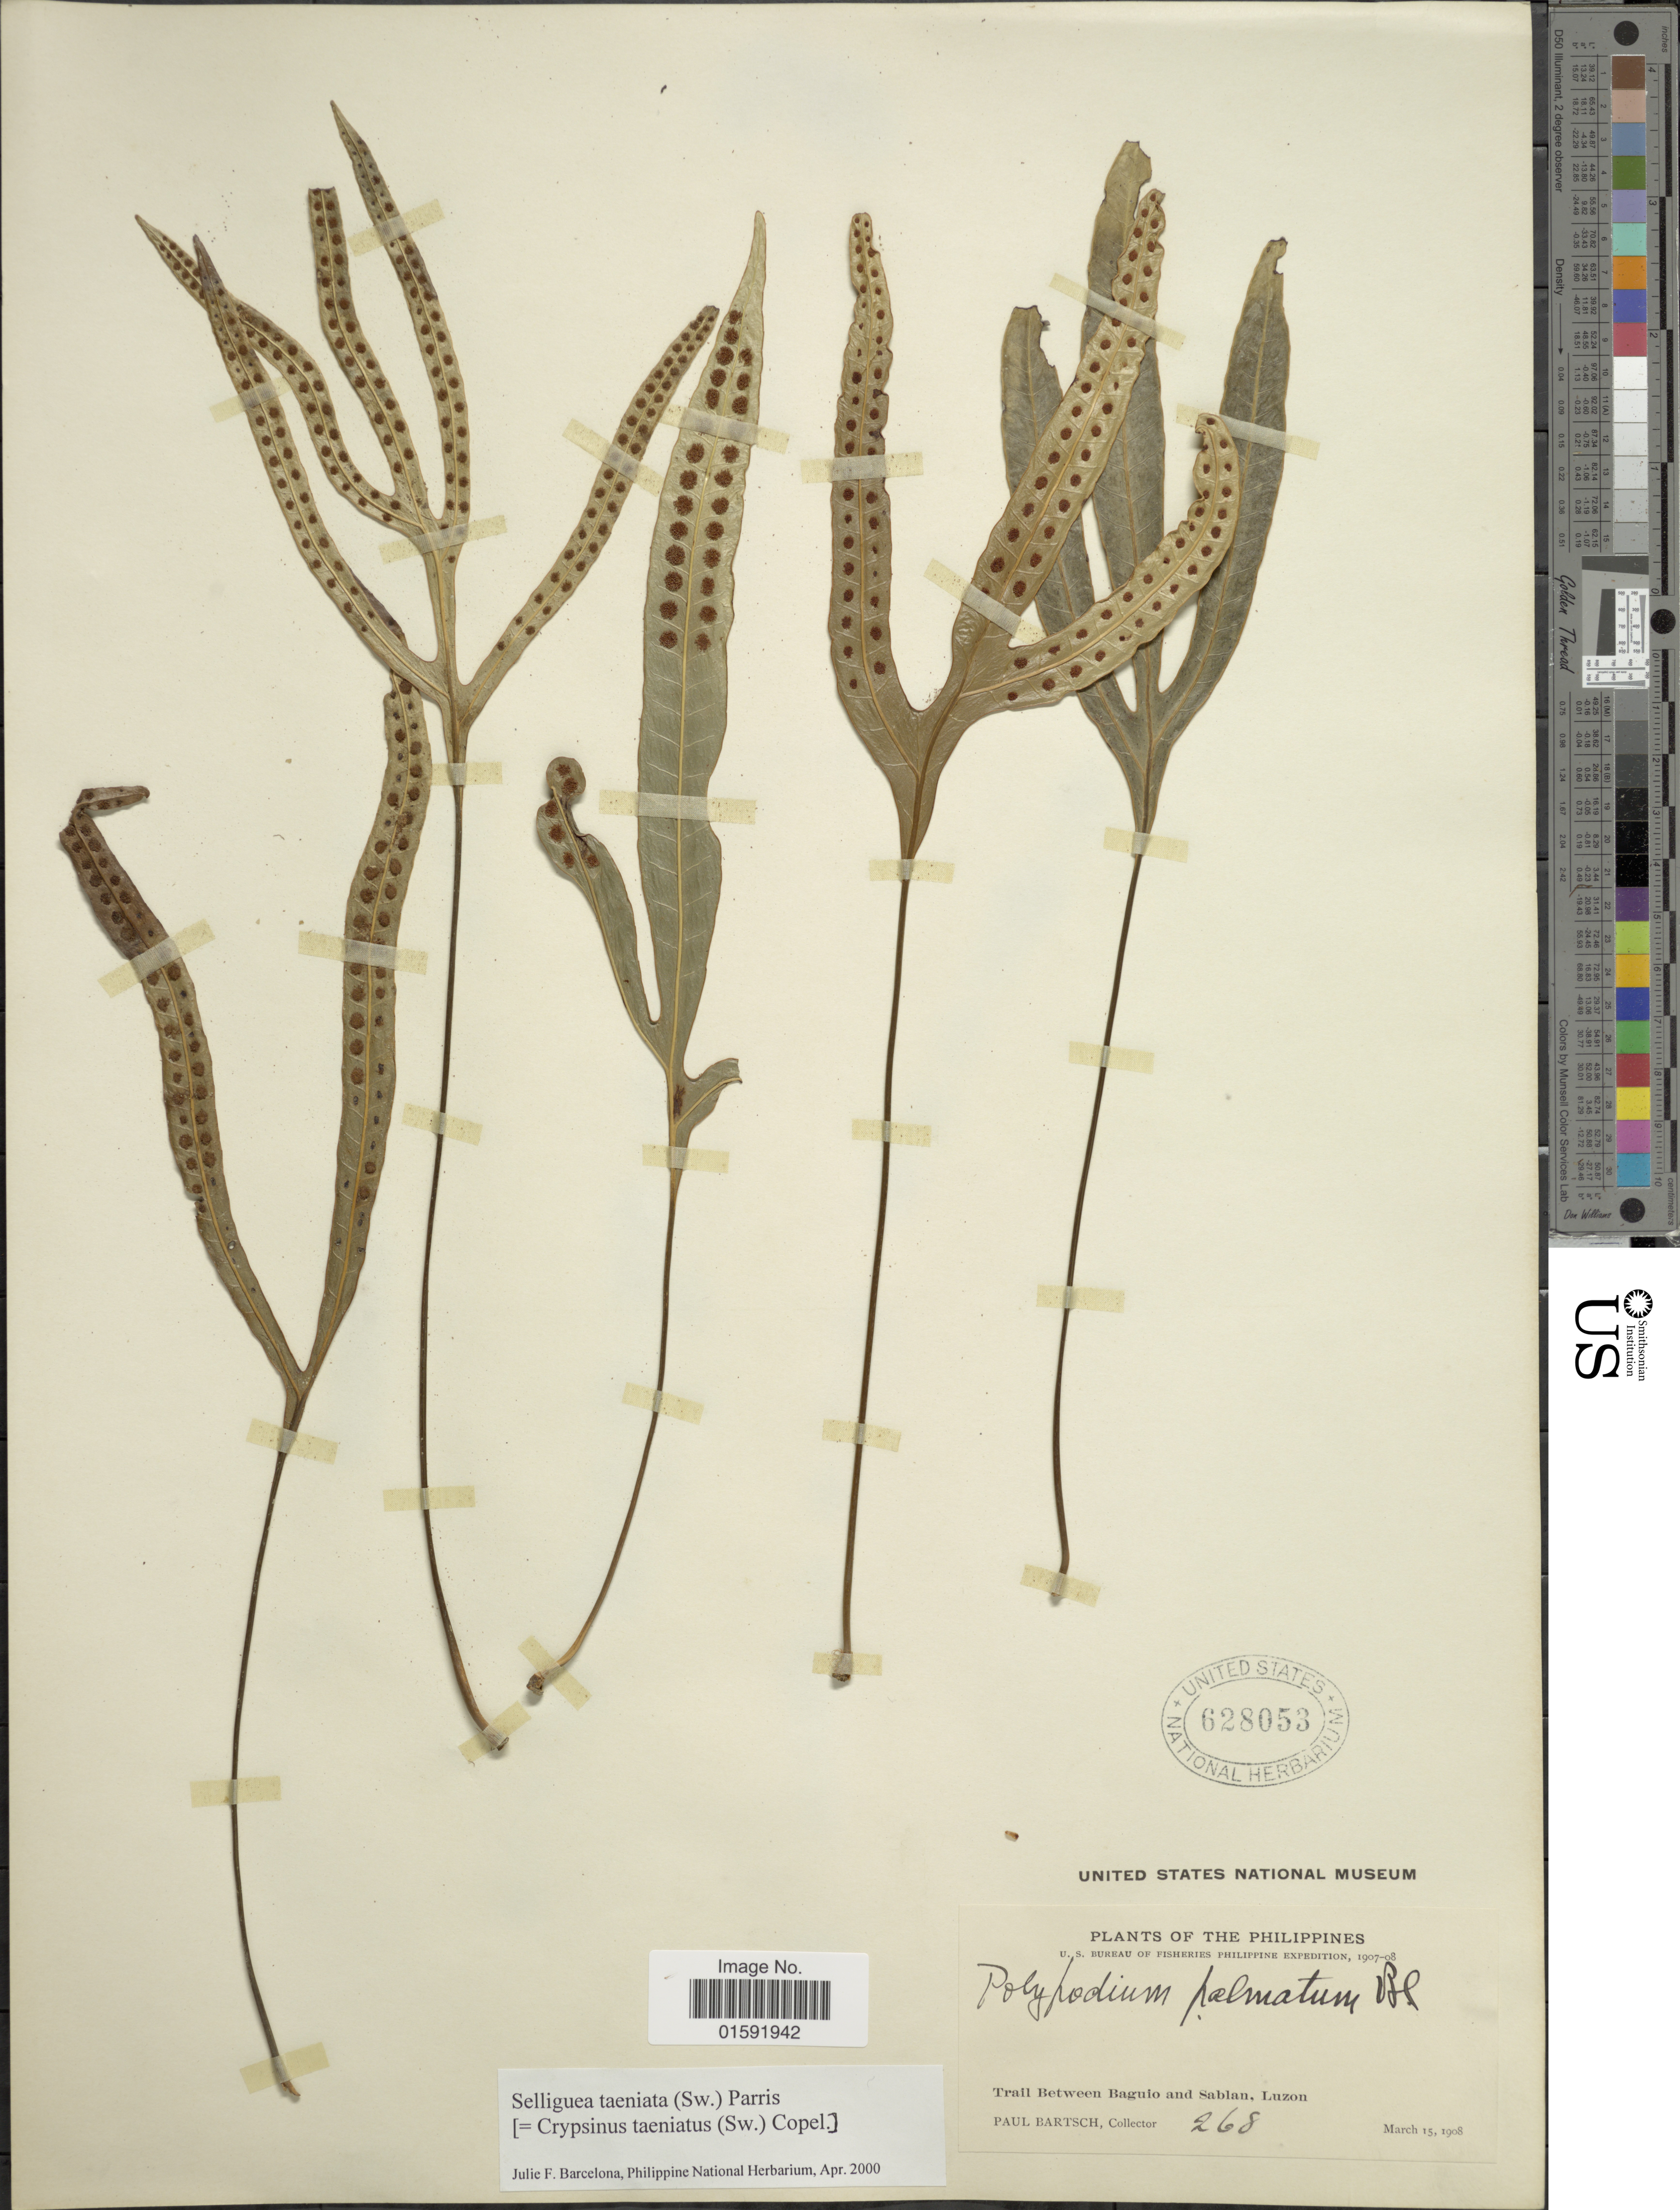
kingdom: Plantae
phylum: Tracheophyta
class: Polypodiopsida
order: Polypodiales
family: Polypodiaceae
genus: Selliguea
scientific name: Selliguea taeniata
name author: Parris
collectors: P. Bartsch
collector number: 268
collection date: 1908-03-15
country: Philippines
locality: Trail Between Baguio and Sablan, Luzon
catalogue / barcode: US 628053